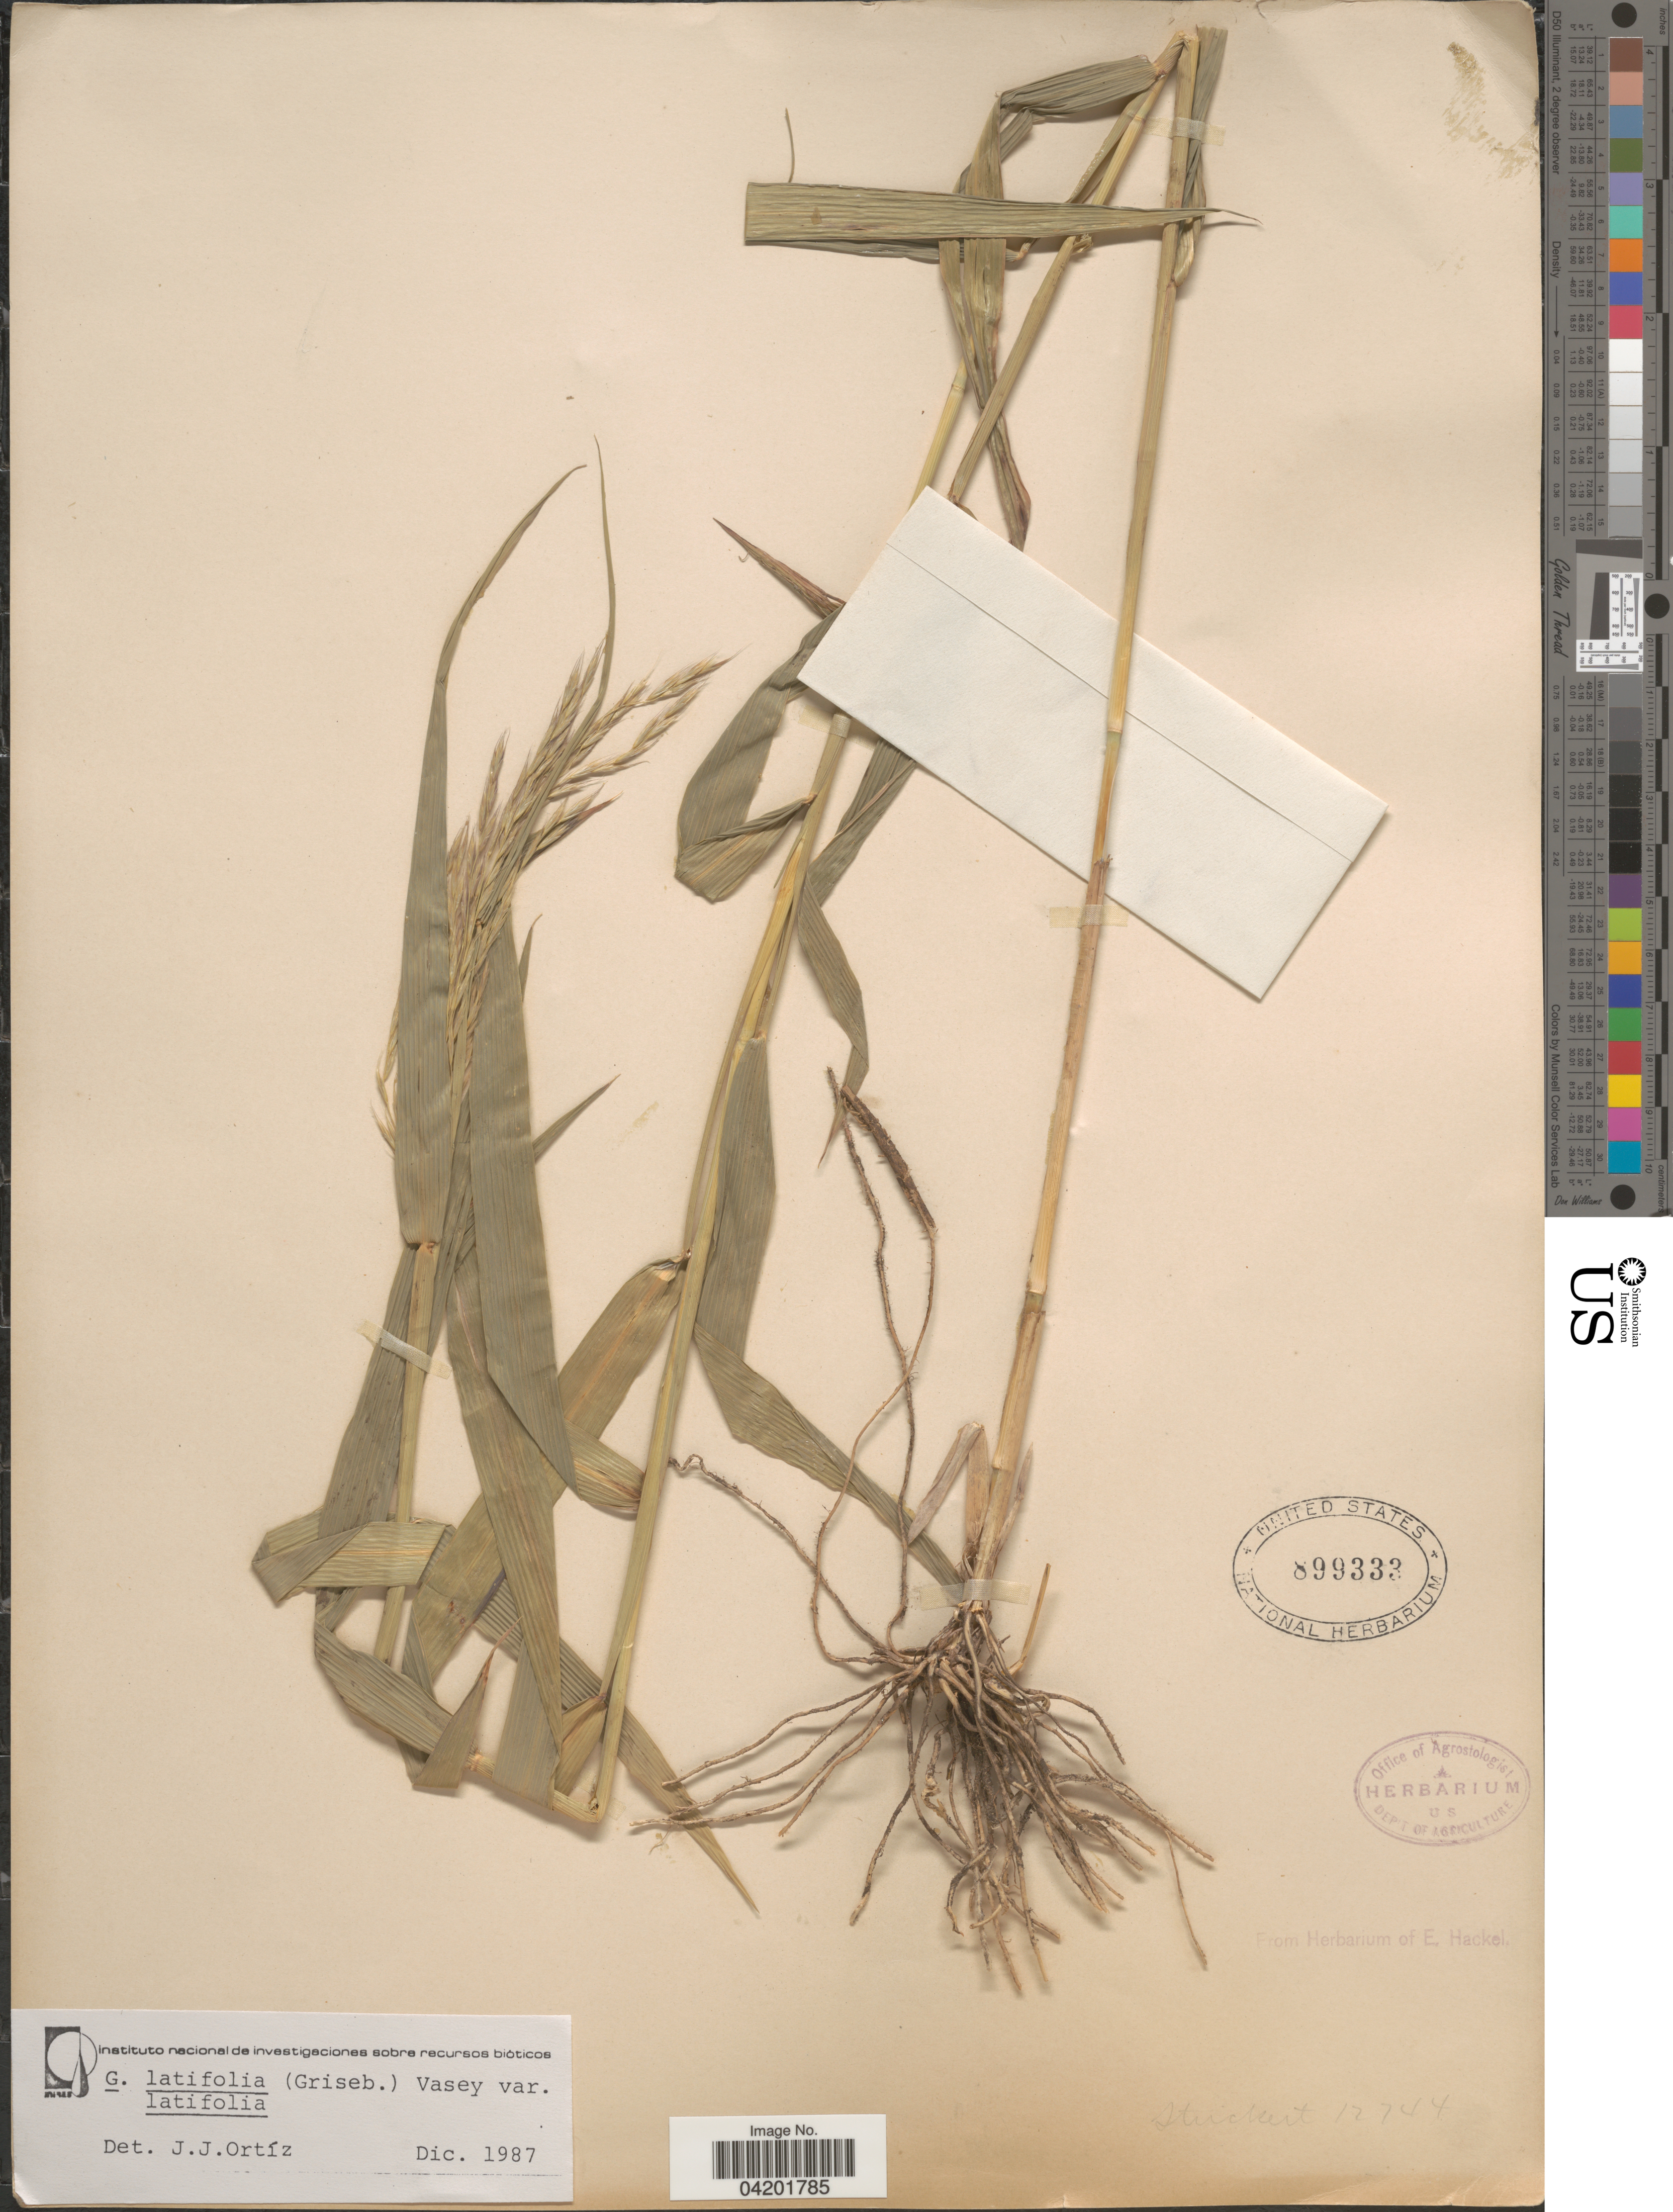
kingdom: Plantae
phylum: Tracheophyta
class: Liliopsida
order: Poales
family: Poaceae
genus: Gouinia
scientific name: Gouinia latifolia var. latifolia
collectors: Stuckert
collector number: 12744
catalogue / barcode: US 899333